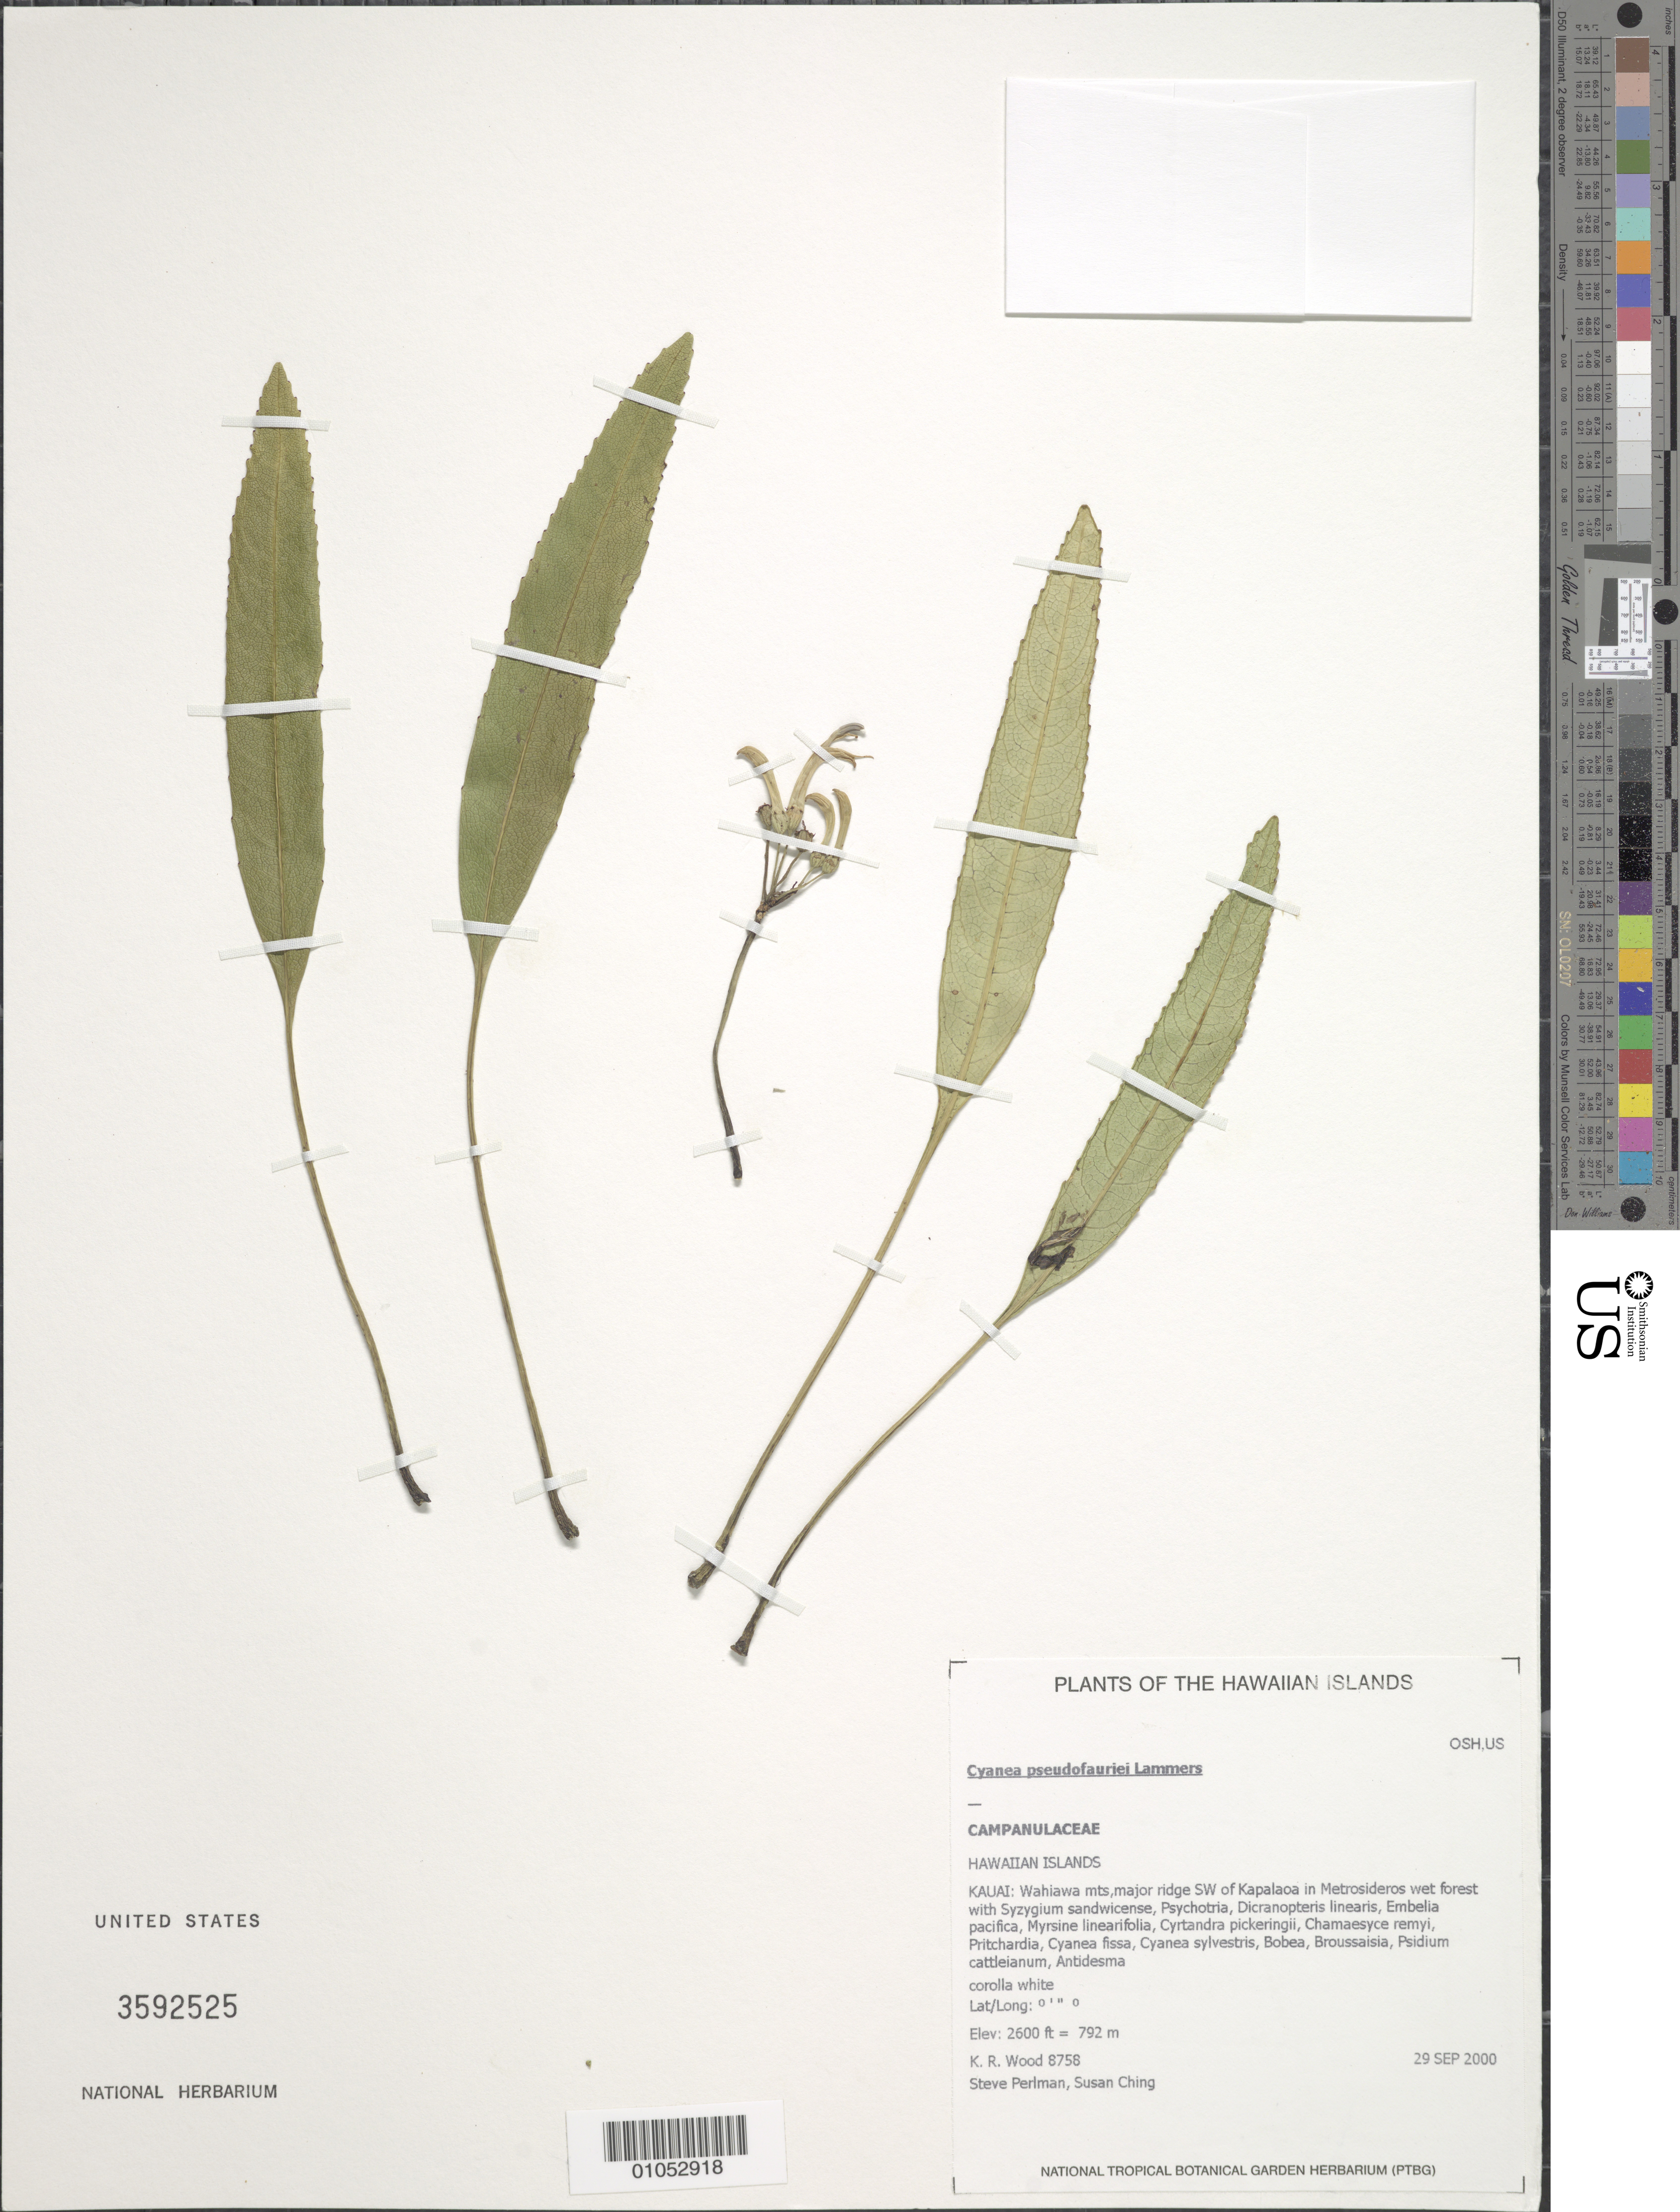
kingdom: Plantae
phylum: Tracheophyta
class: Magnoliopsida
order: Asterales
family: Campanulaceae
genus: Cyanea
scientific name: Cyanea pseudofauriei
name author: Lammers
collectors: K. R. Wood, S. P. Perlman & S. Ching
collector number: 8758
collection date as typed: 29 Sep 2000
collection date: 2000-09-29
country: United States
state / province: Hawaii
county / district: Kauai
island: Kaua'i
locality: Wahiawa Mts., major ridge SW of Kapalaoa.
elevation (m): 792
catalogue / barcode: US 3592525